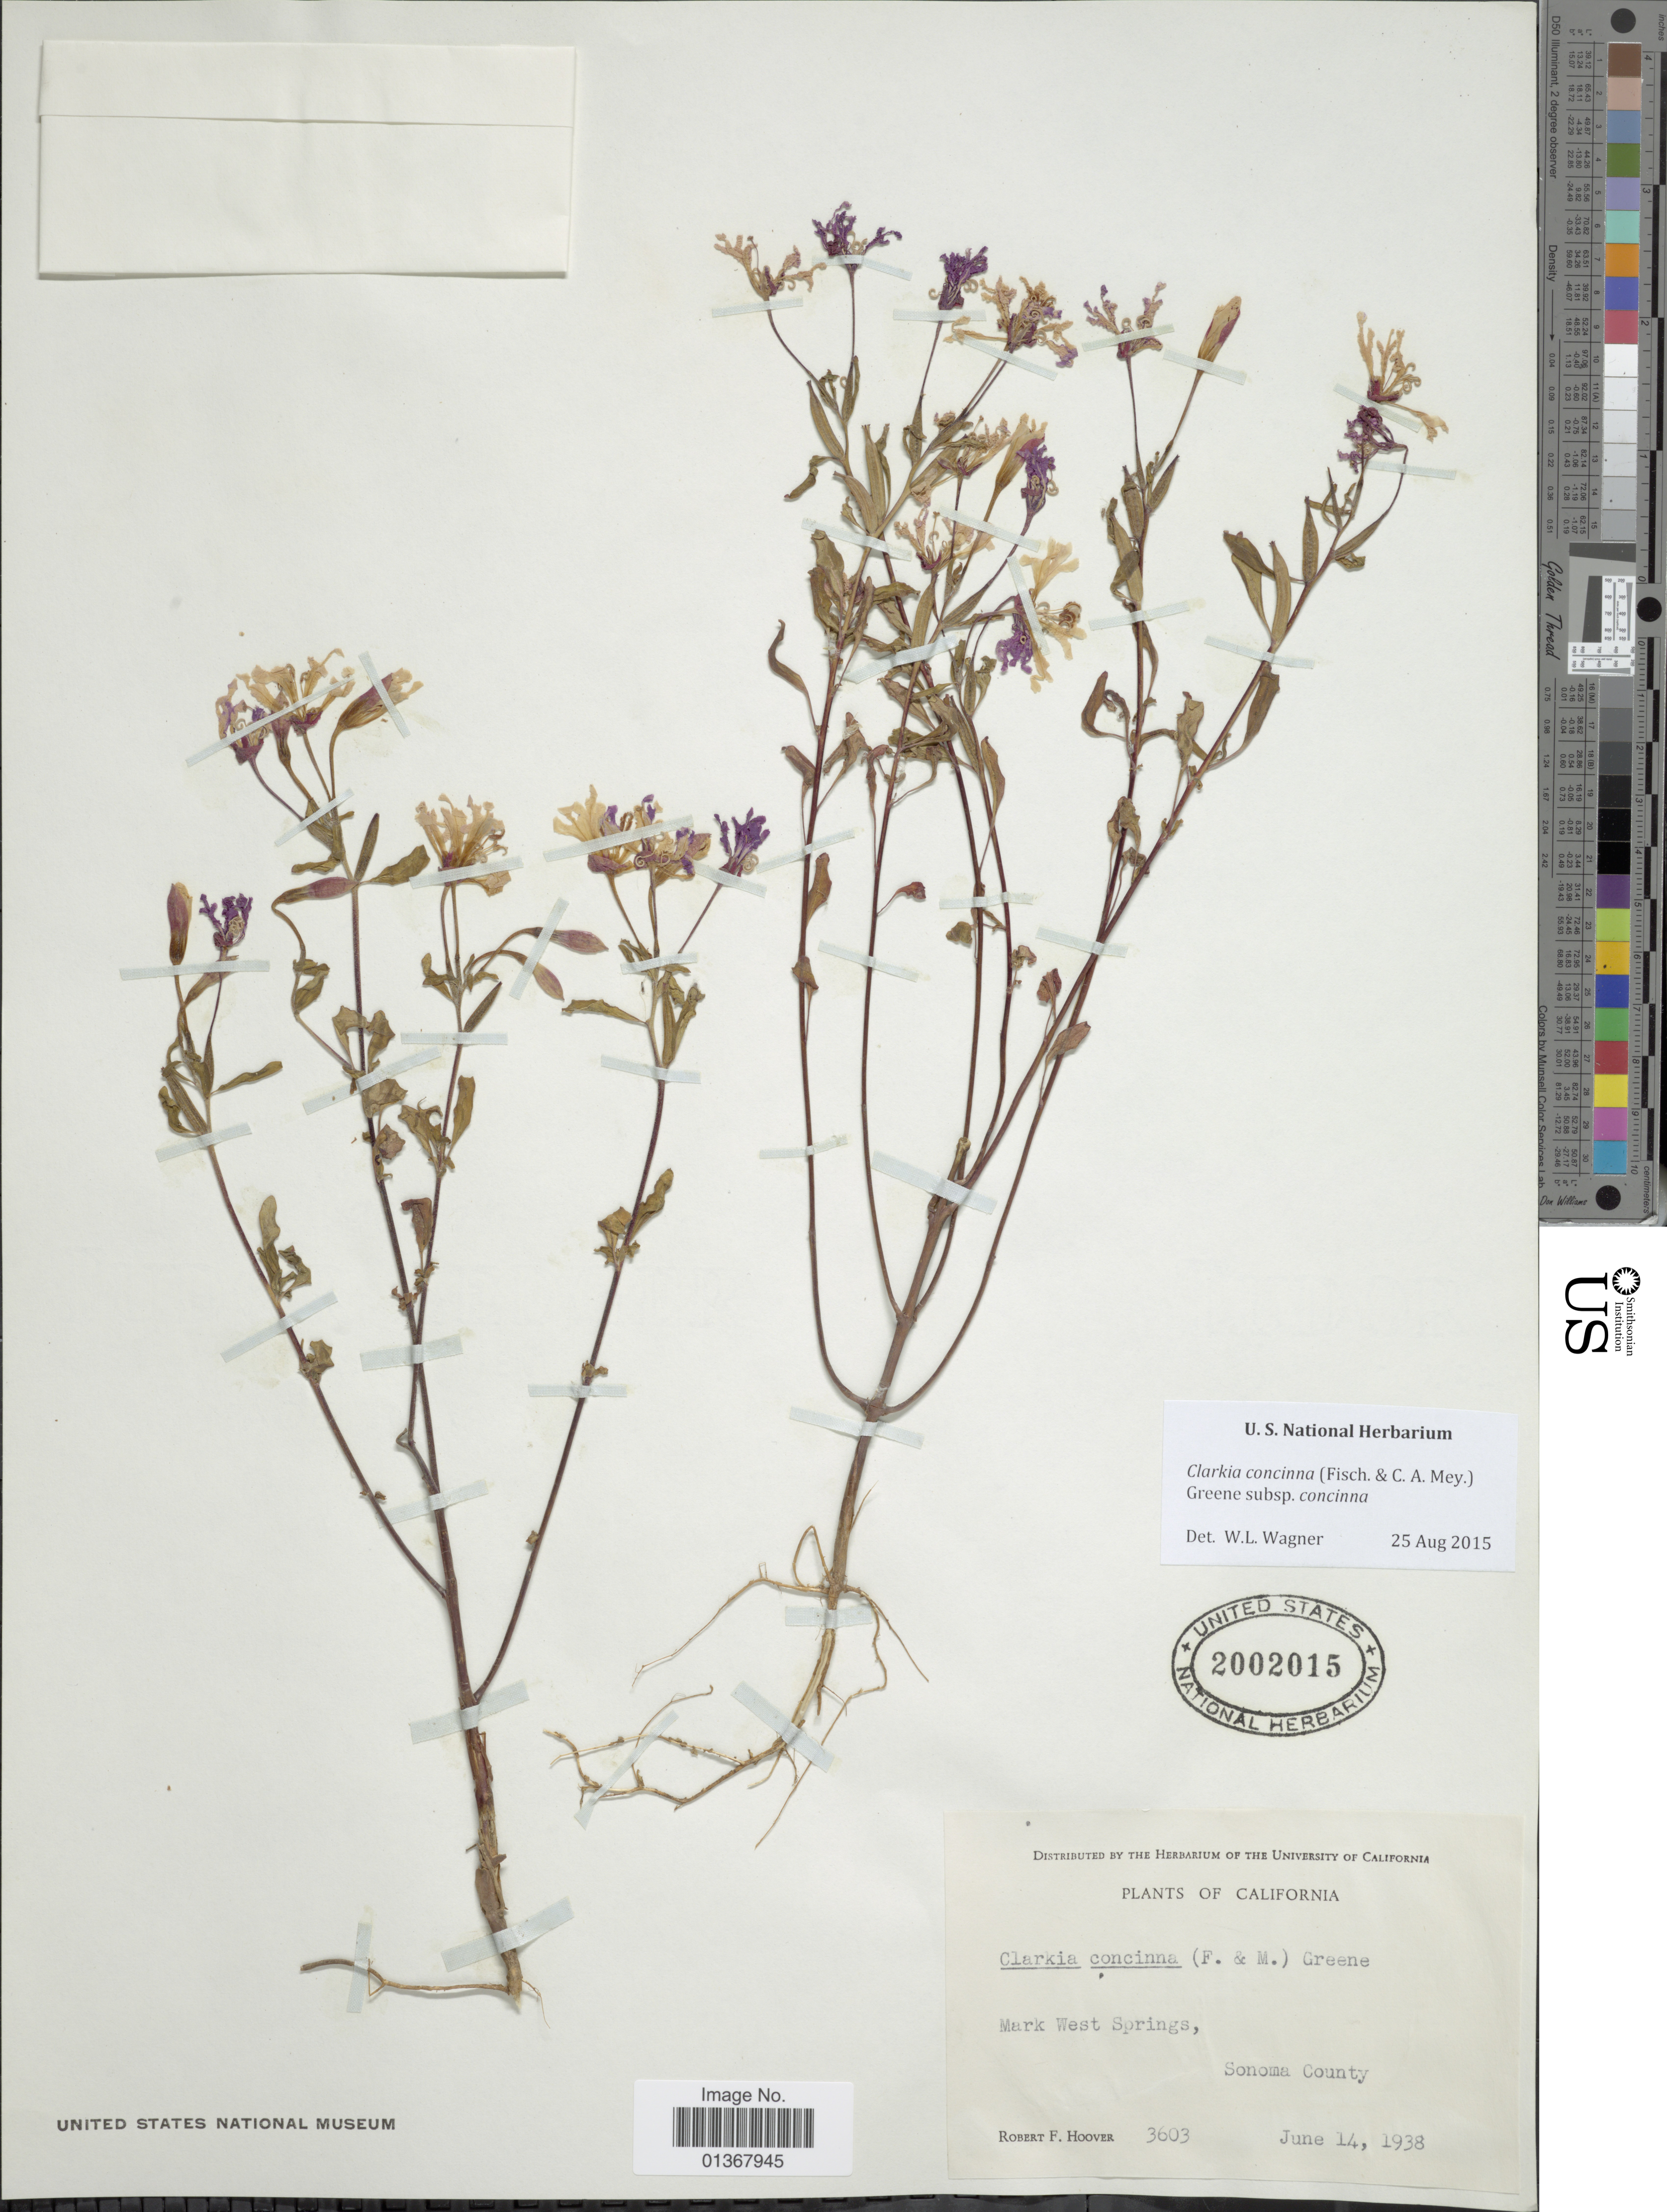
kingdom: Plantae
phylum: Tracheophyta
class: Magnoliopsida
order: Myrtales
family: Onagraceae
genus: Clarkia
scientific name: Clarkia concinna subsp. concinna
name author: (Fisch. & C.A. Mey.) Greene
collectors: R. F. Hoover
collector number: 3603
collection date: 1938-06-14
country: United States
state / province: California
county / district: Sonoma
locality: Mark West Springs, Sonoma County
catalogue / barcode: US 2002015